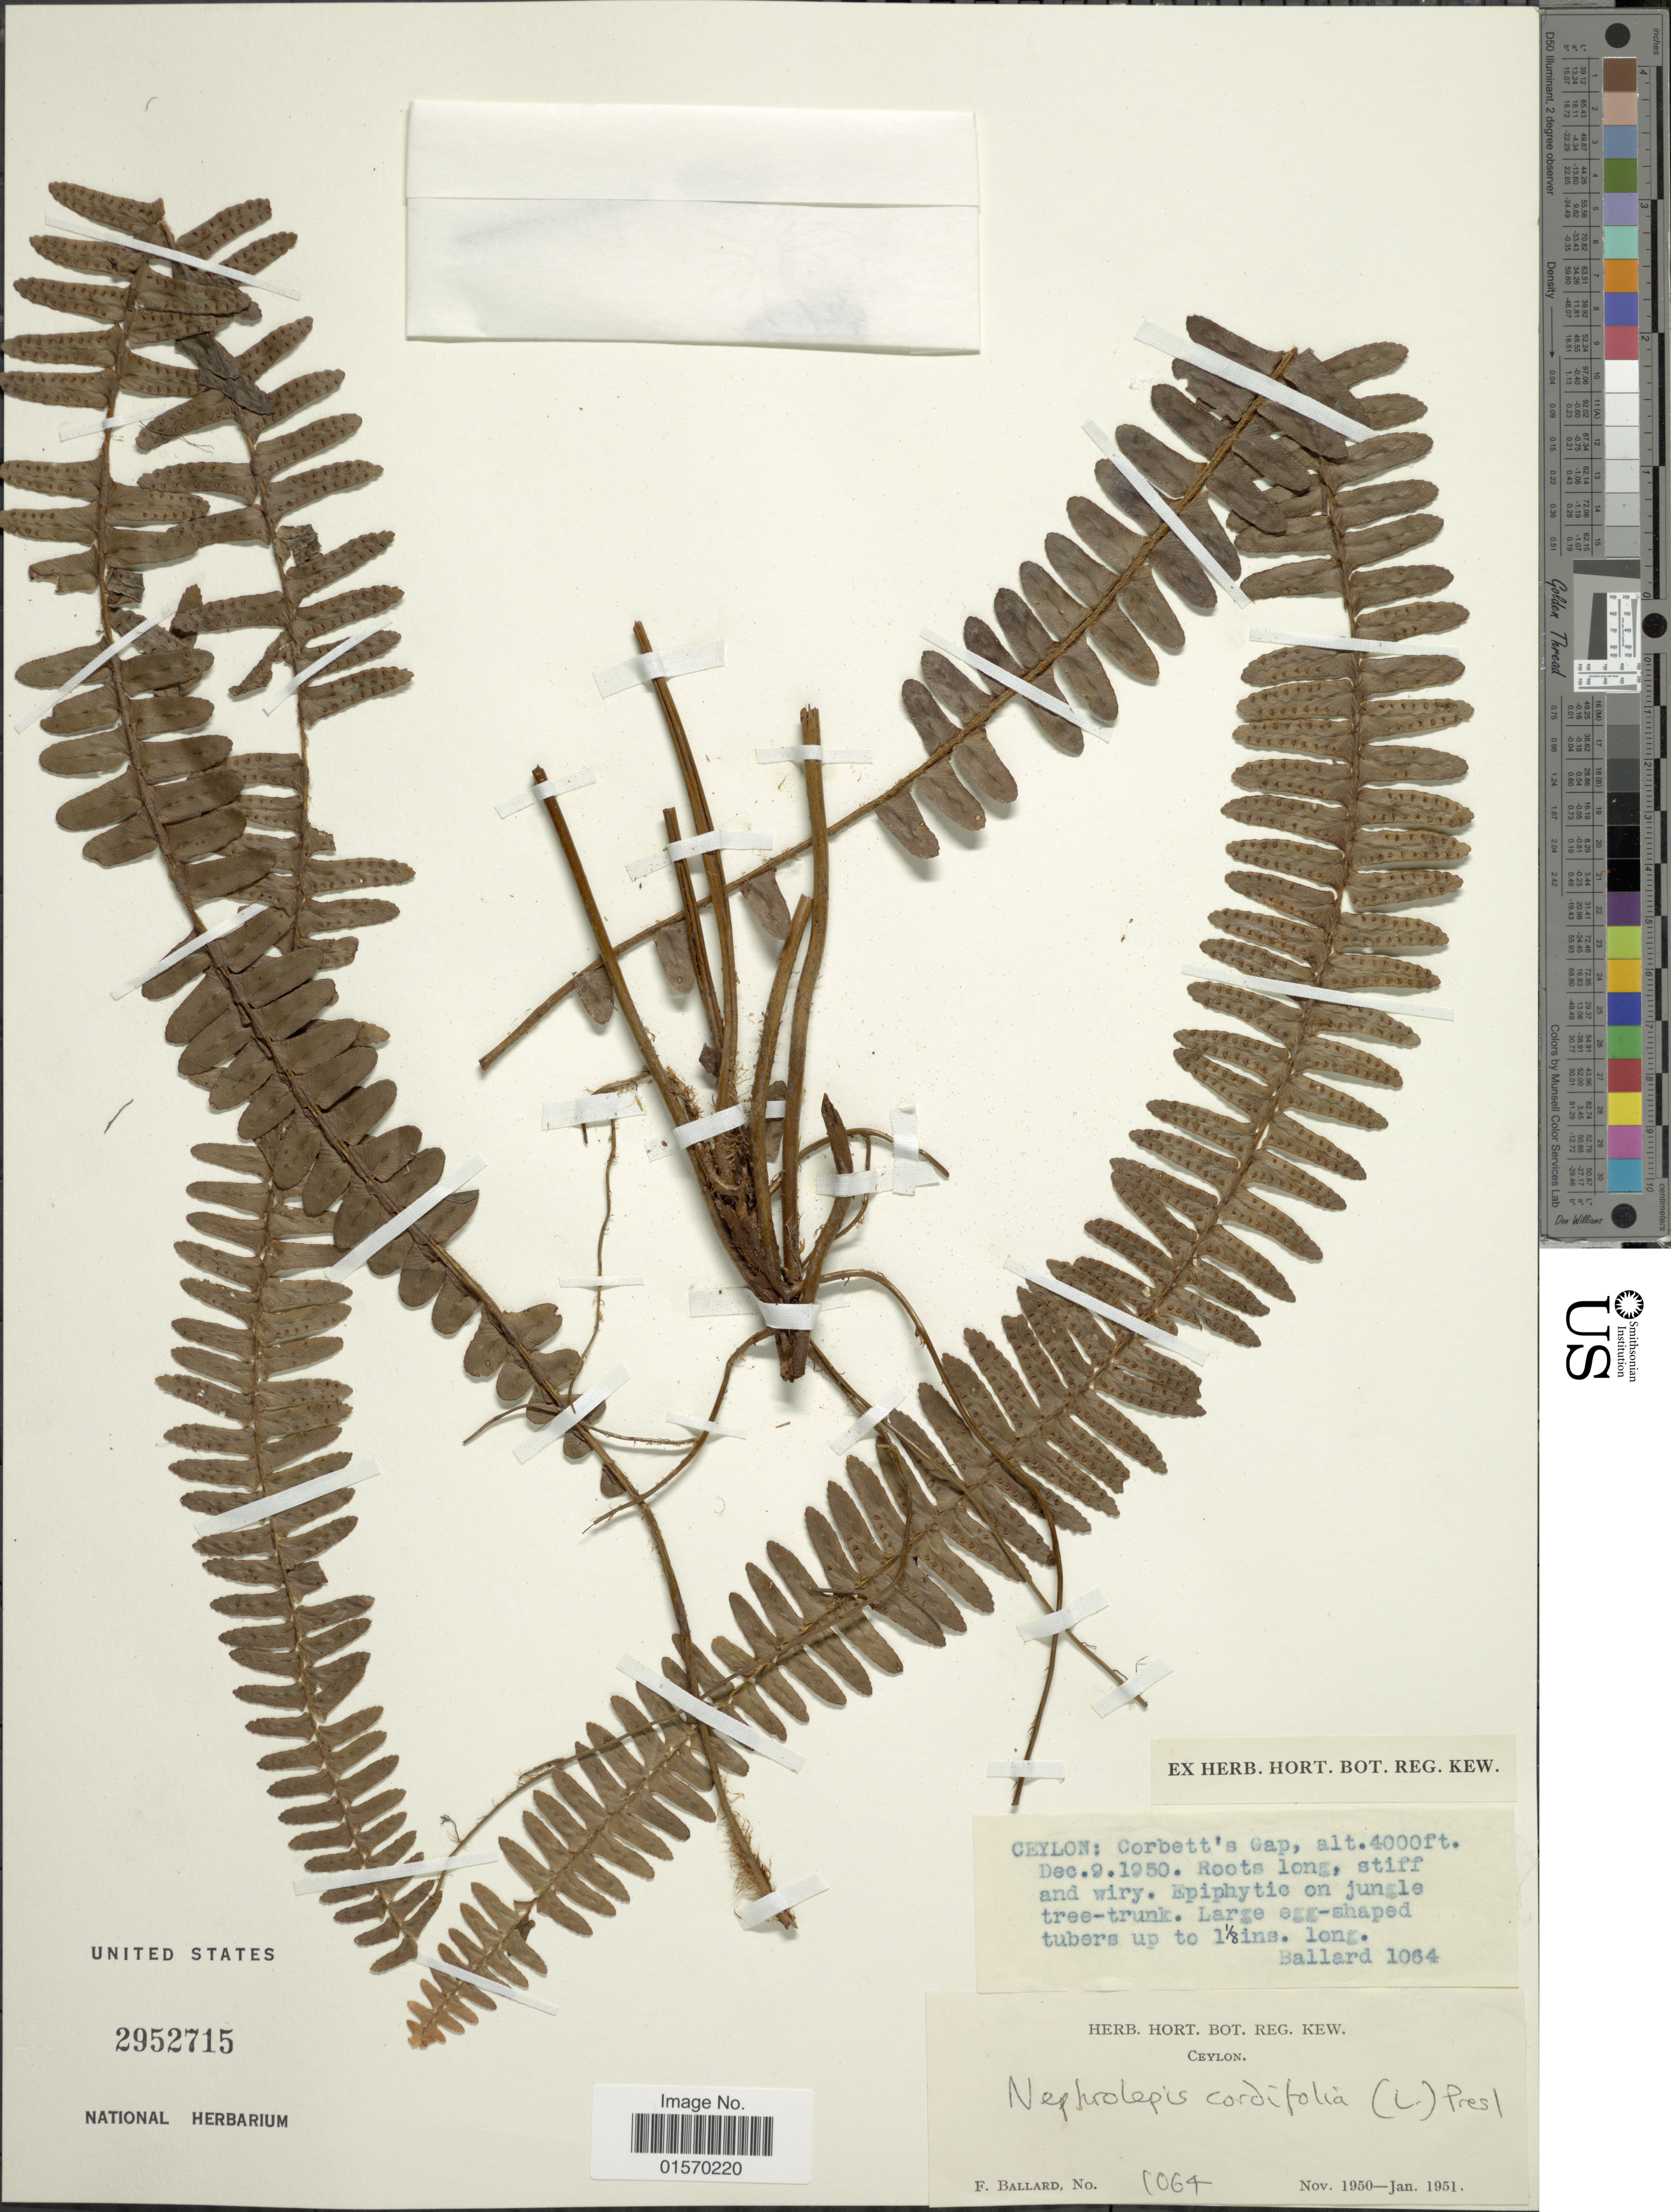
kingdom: Plantae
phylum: Tracheophyta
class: Polypodiopsida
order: Polypodiales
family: Nephrolepidaceae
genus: Nephrolepis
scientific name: Nephrolepis cordifolia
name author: (L.) C. Presl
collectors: F. Ballard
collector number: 1064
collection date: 1950-12-09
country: Sri Lanka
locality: Corbett's Gap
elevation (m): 1219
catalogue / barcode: US 2952715